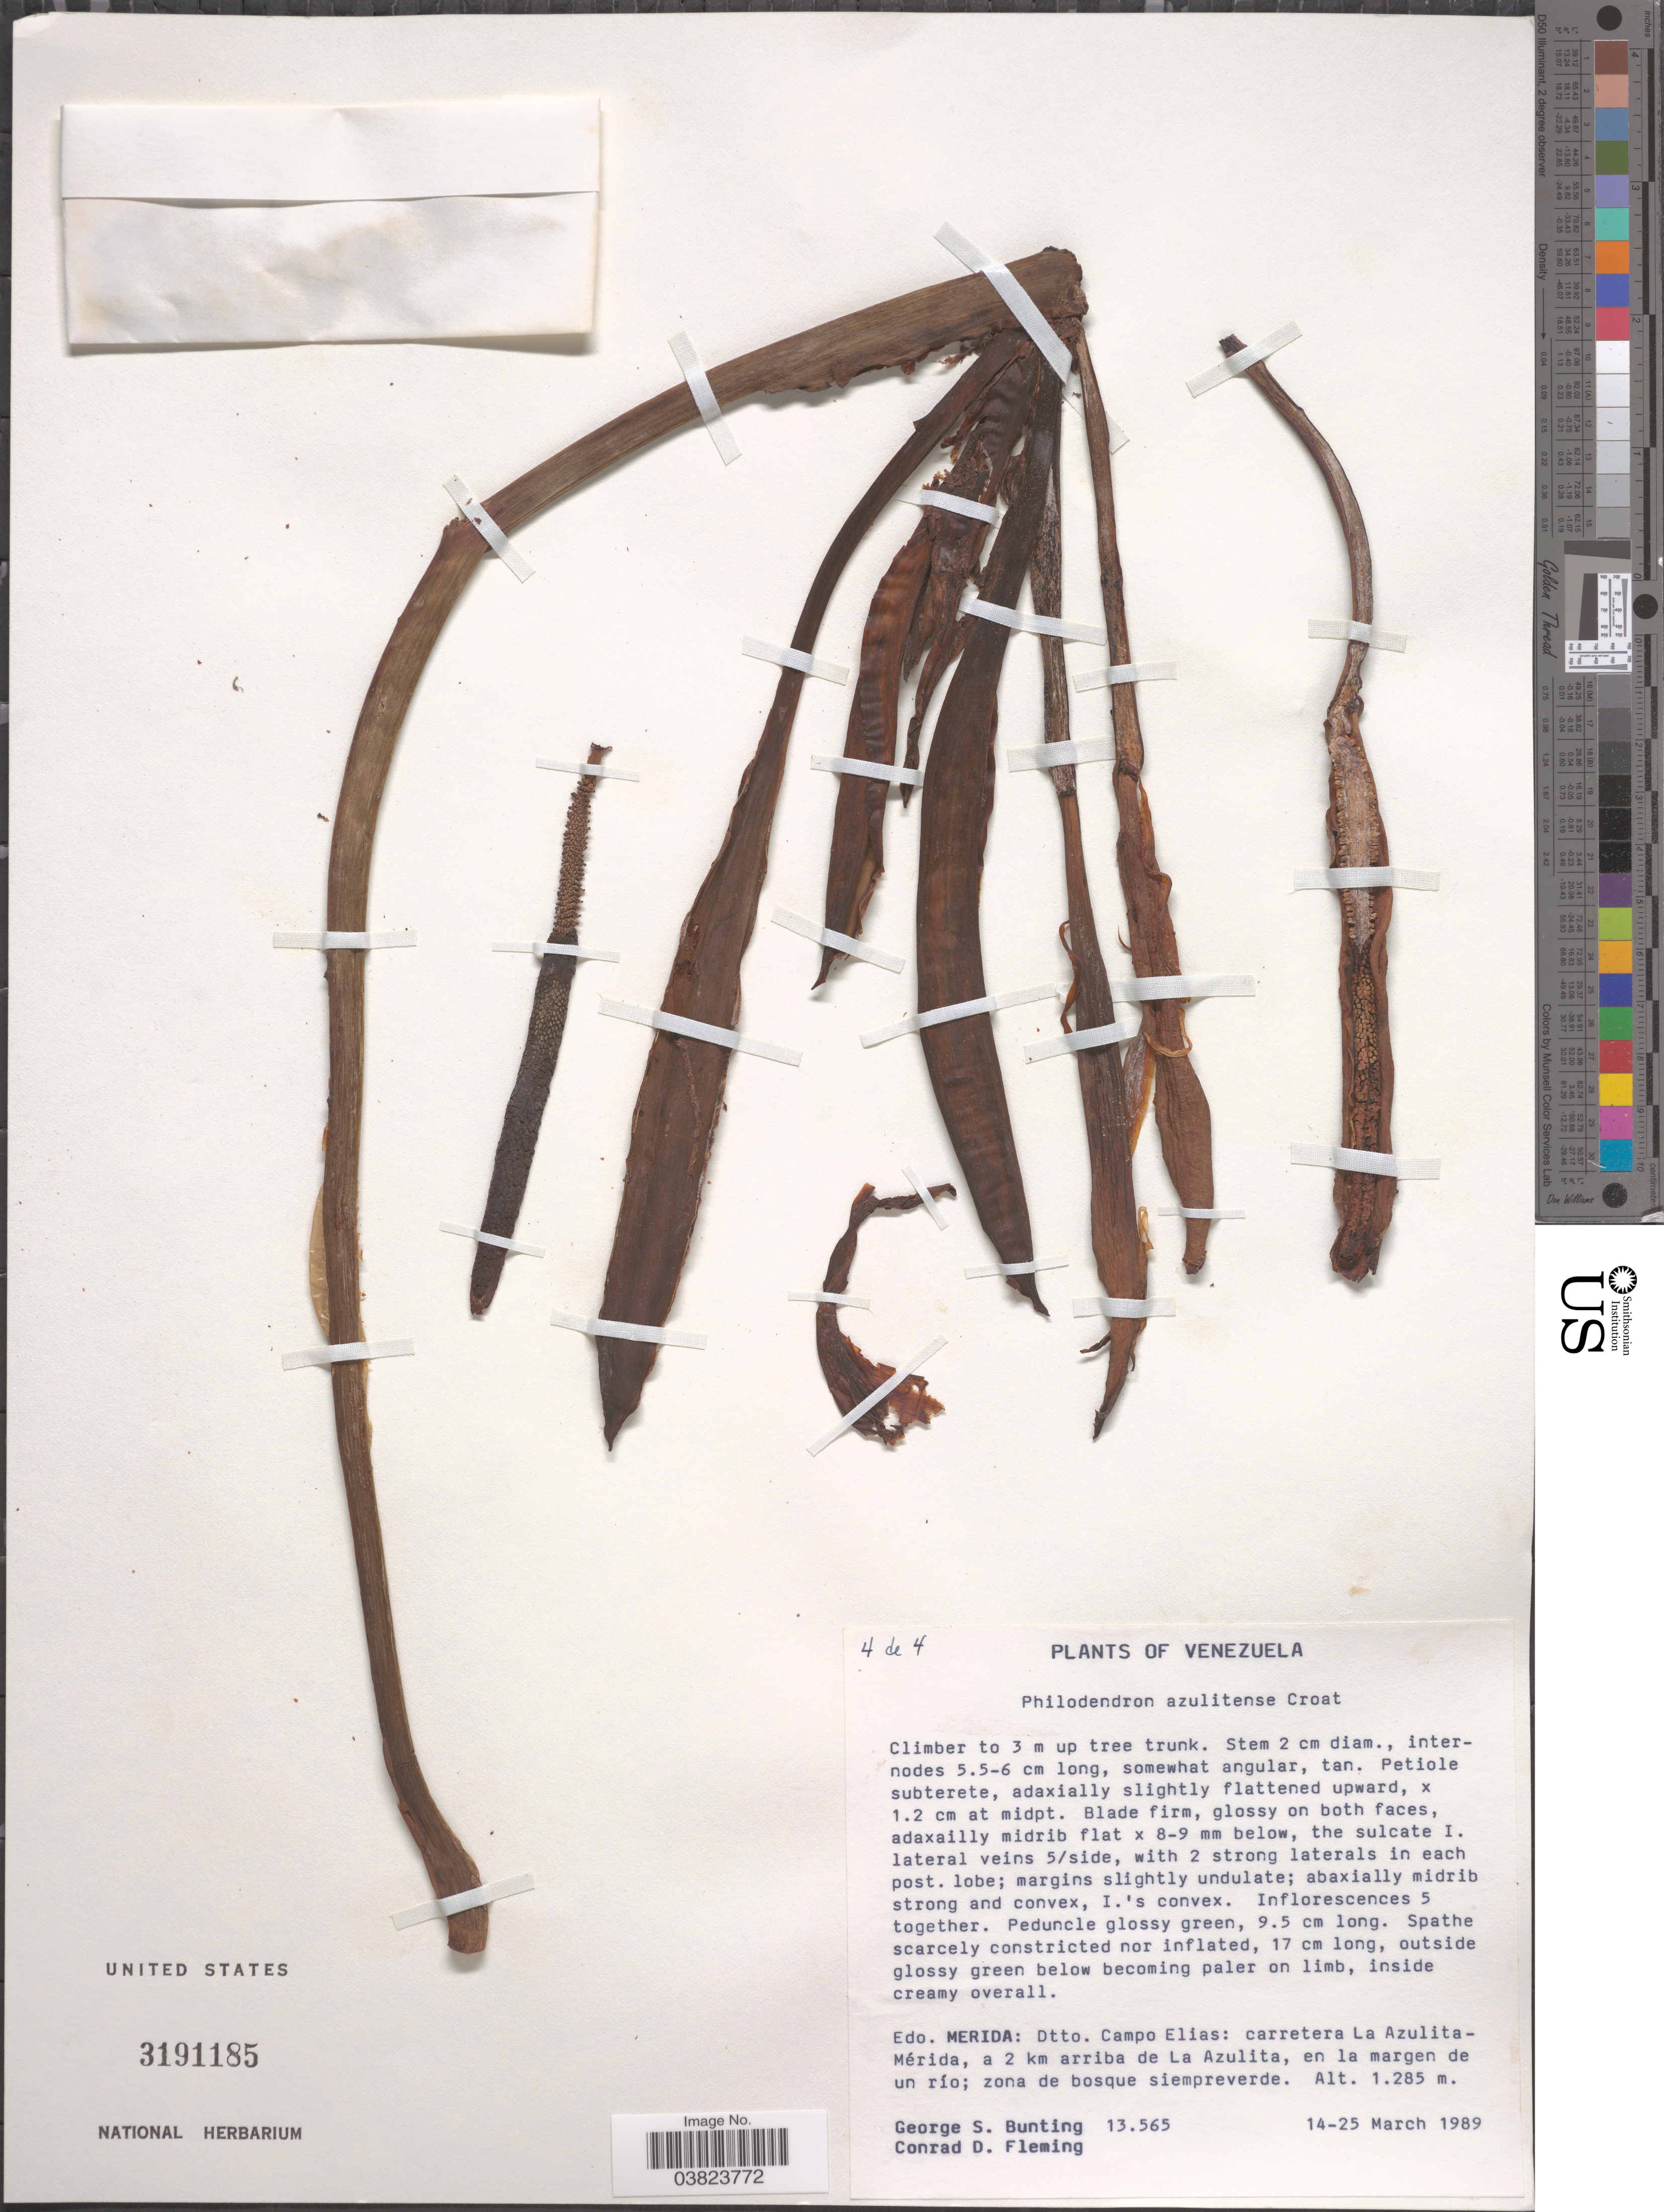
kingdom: Plantae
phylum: Tracheophyta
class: Liliopsida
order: Alismatales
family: Araceae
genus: Philodendron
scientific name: Philodendron azulitense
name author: Croat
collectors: G. S. Bunting & C. Fleming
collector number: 13565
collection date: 1989-03-14/1989-03-25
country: Venezuela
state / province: Merida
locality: Edo. Merida: Dtto. Campo Elias: carretera La Azulita-Mérida, a 2 km arriba de La Azulita, en la margen de un río.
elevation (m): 1285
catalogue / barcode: US 3191185